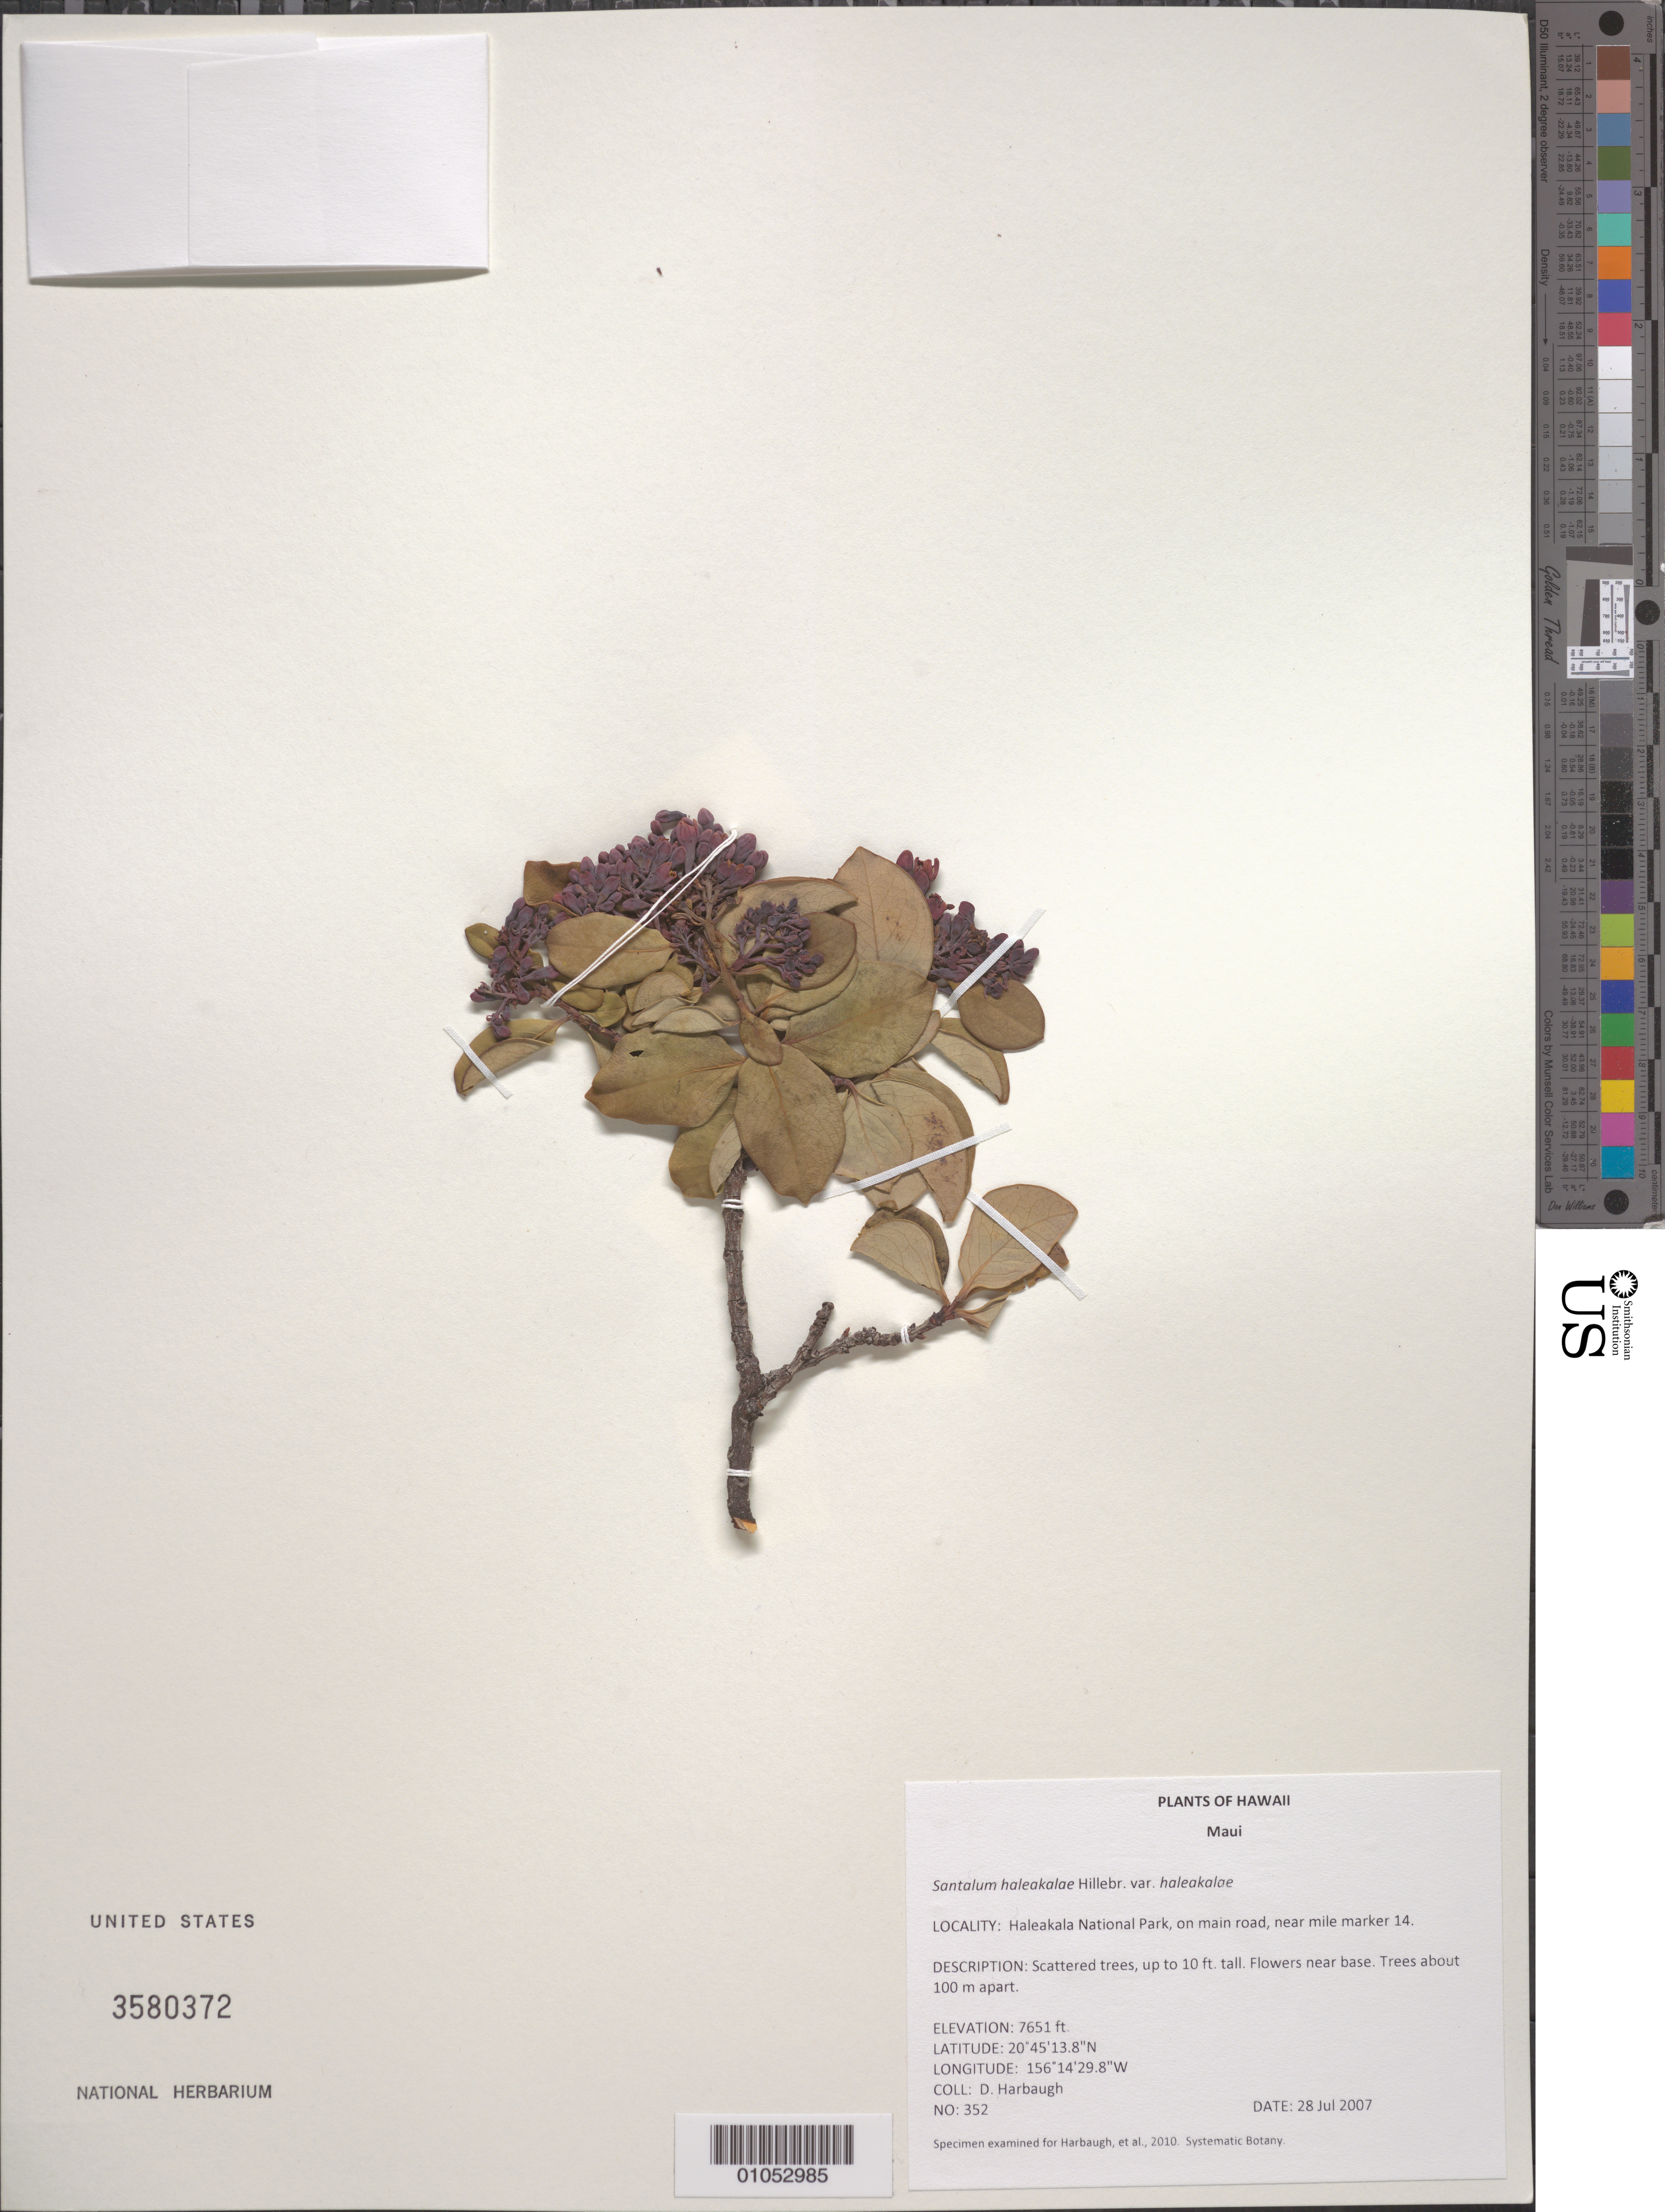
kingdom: Plantae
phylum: Tracheophyta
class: Magnoliopsida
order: Santalales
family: Santalaceae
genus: Santalum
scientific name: Santalum haleakalae var. haleakalae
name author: Hillebr.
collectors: D. Harbaugh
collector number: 352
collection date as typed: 28 Jul 2007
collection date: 2007-07-28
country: United States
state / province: Hawaii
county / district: Maui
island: Maui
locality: Haleakala National Park, on main road, near mile marker 14.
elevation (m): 2332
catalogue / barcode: US 3580372